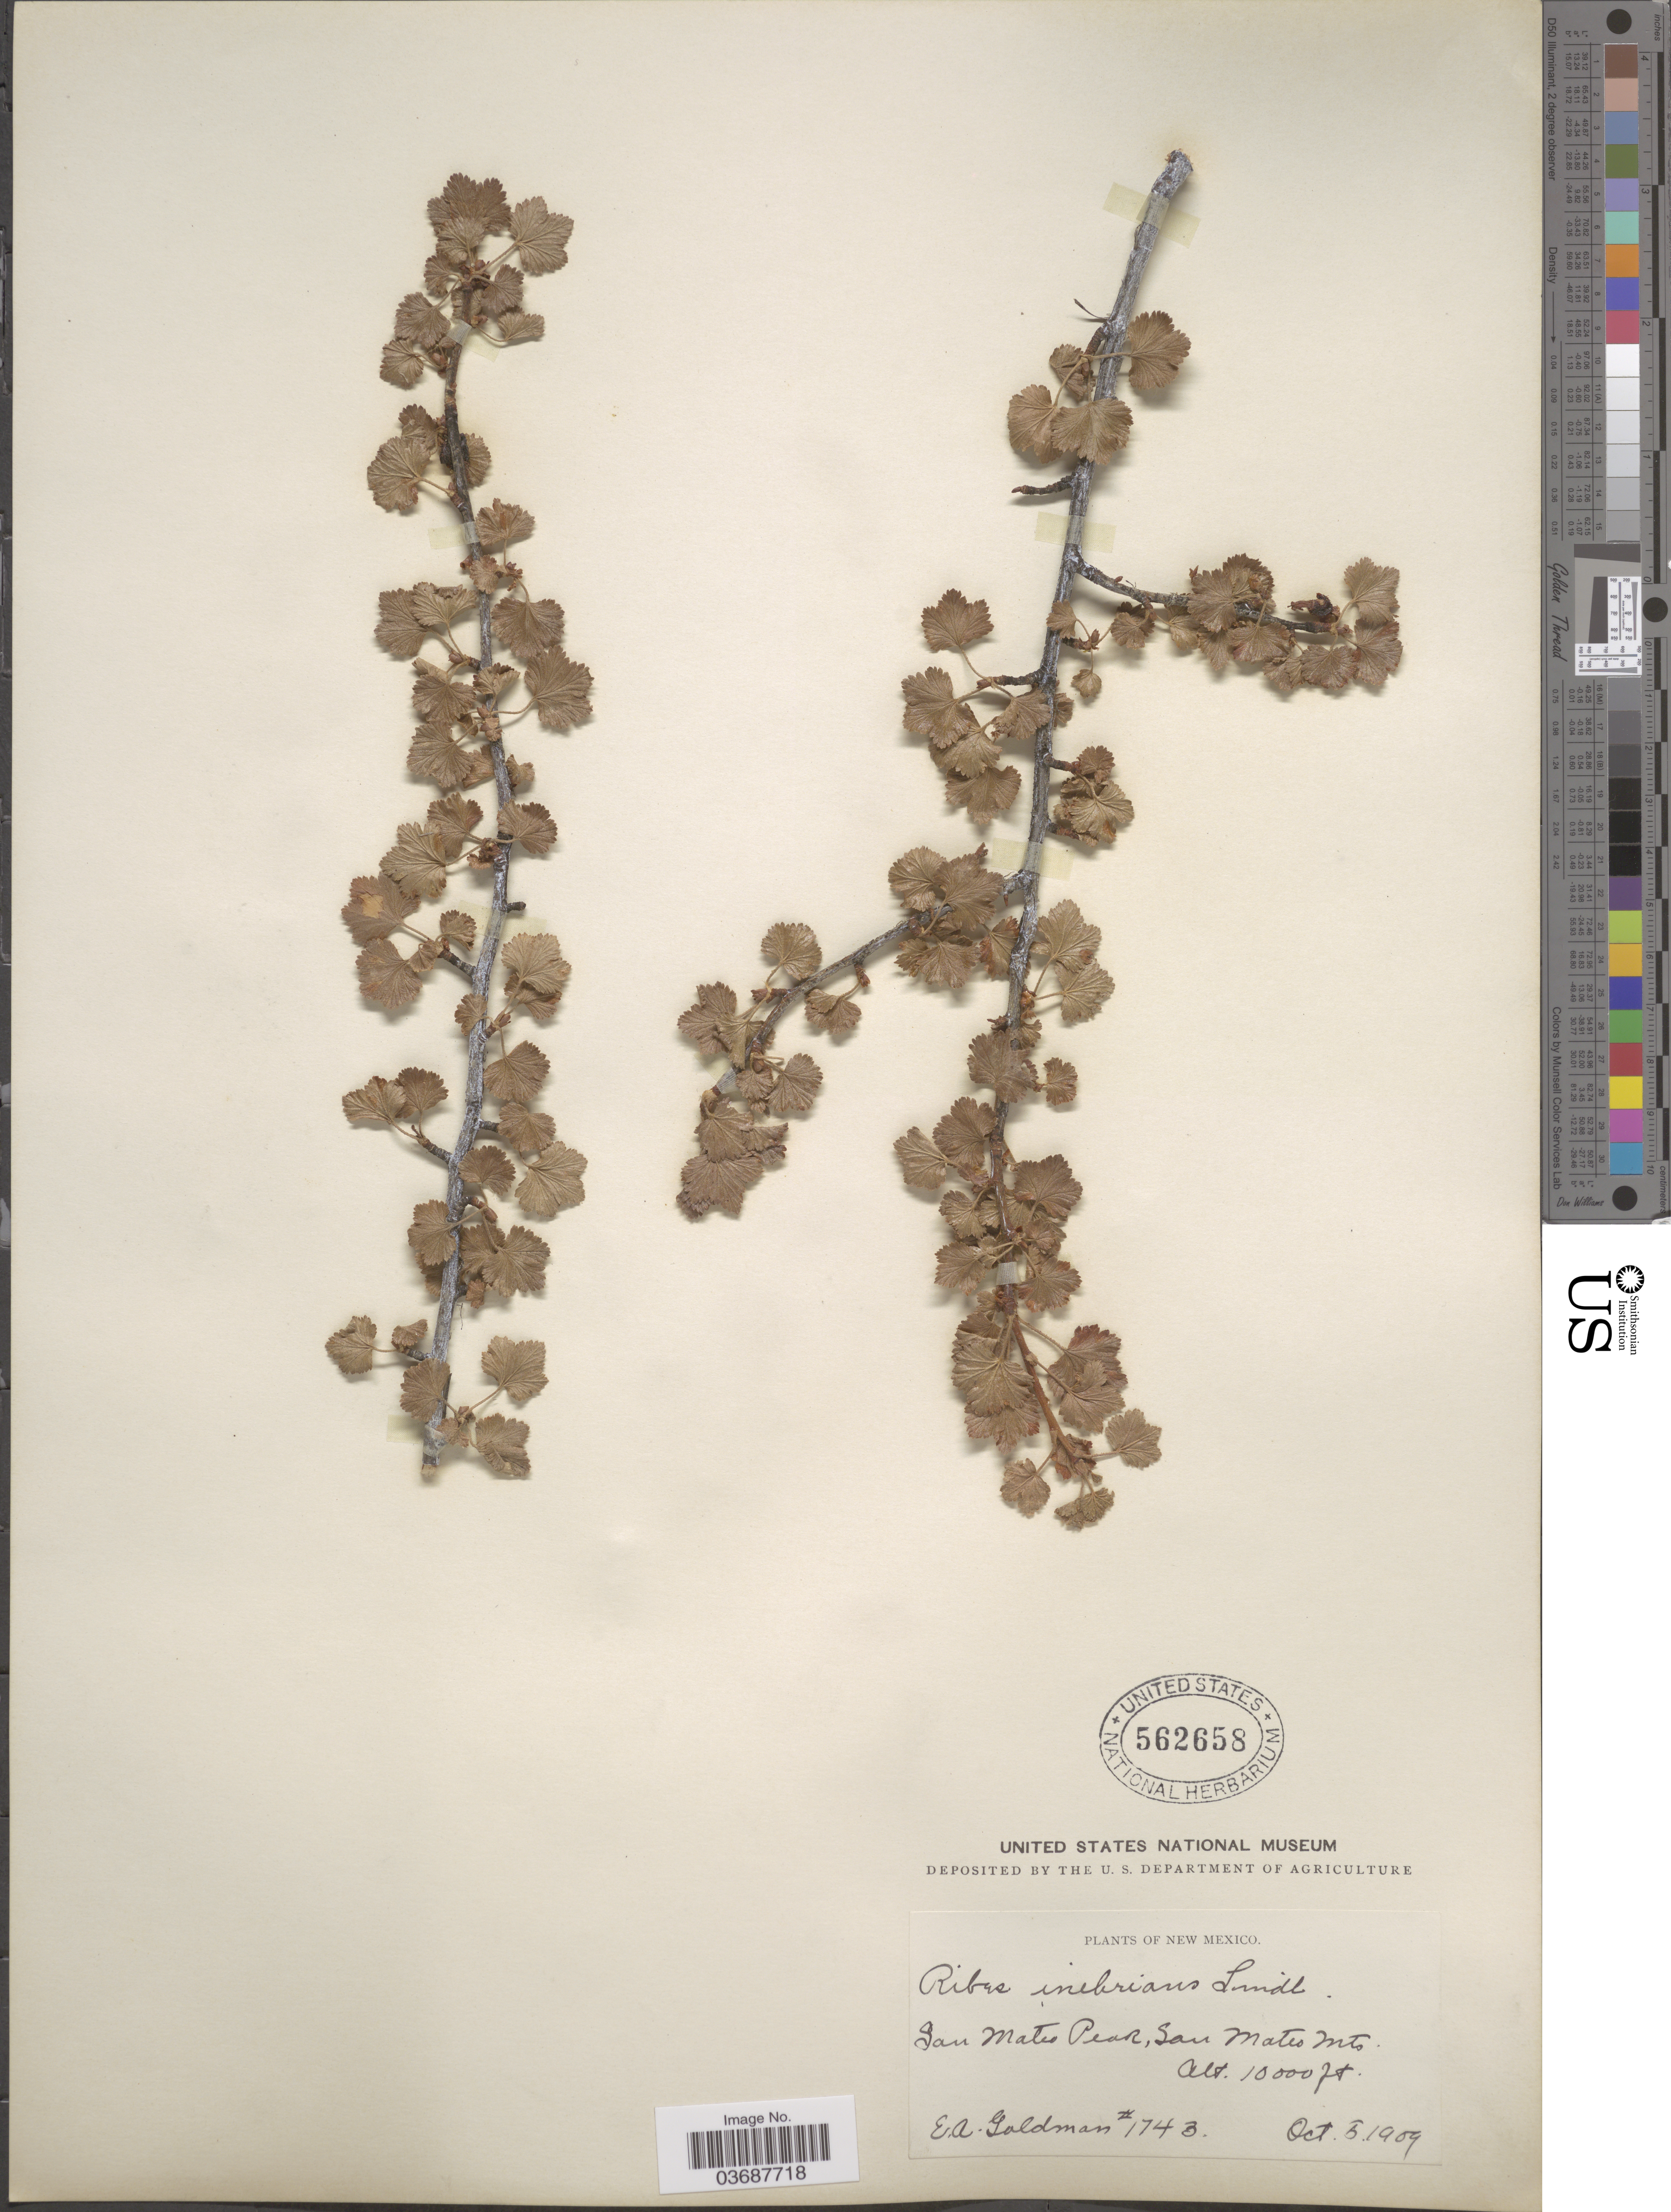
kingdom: Plantae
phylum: Tracheophyta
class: Magnoliopsida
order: Saxifragales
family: Grossulariaceae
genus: Ribes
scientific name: Ribes inebrians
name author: Lindl.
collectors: E. A. Goldman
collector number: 1743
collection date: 1909-10-05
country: United States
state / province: New Mexico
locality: San Mateo Peak, San Mateo Mts.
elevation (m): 3048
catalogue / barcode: US 562658